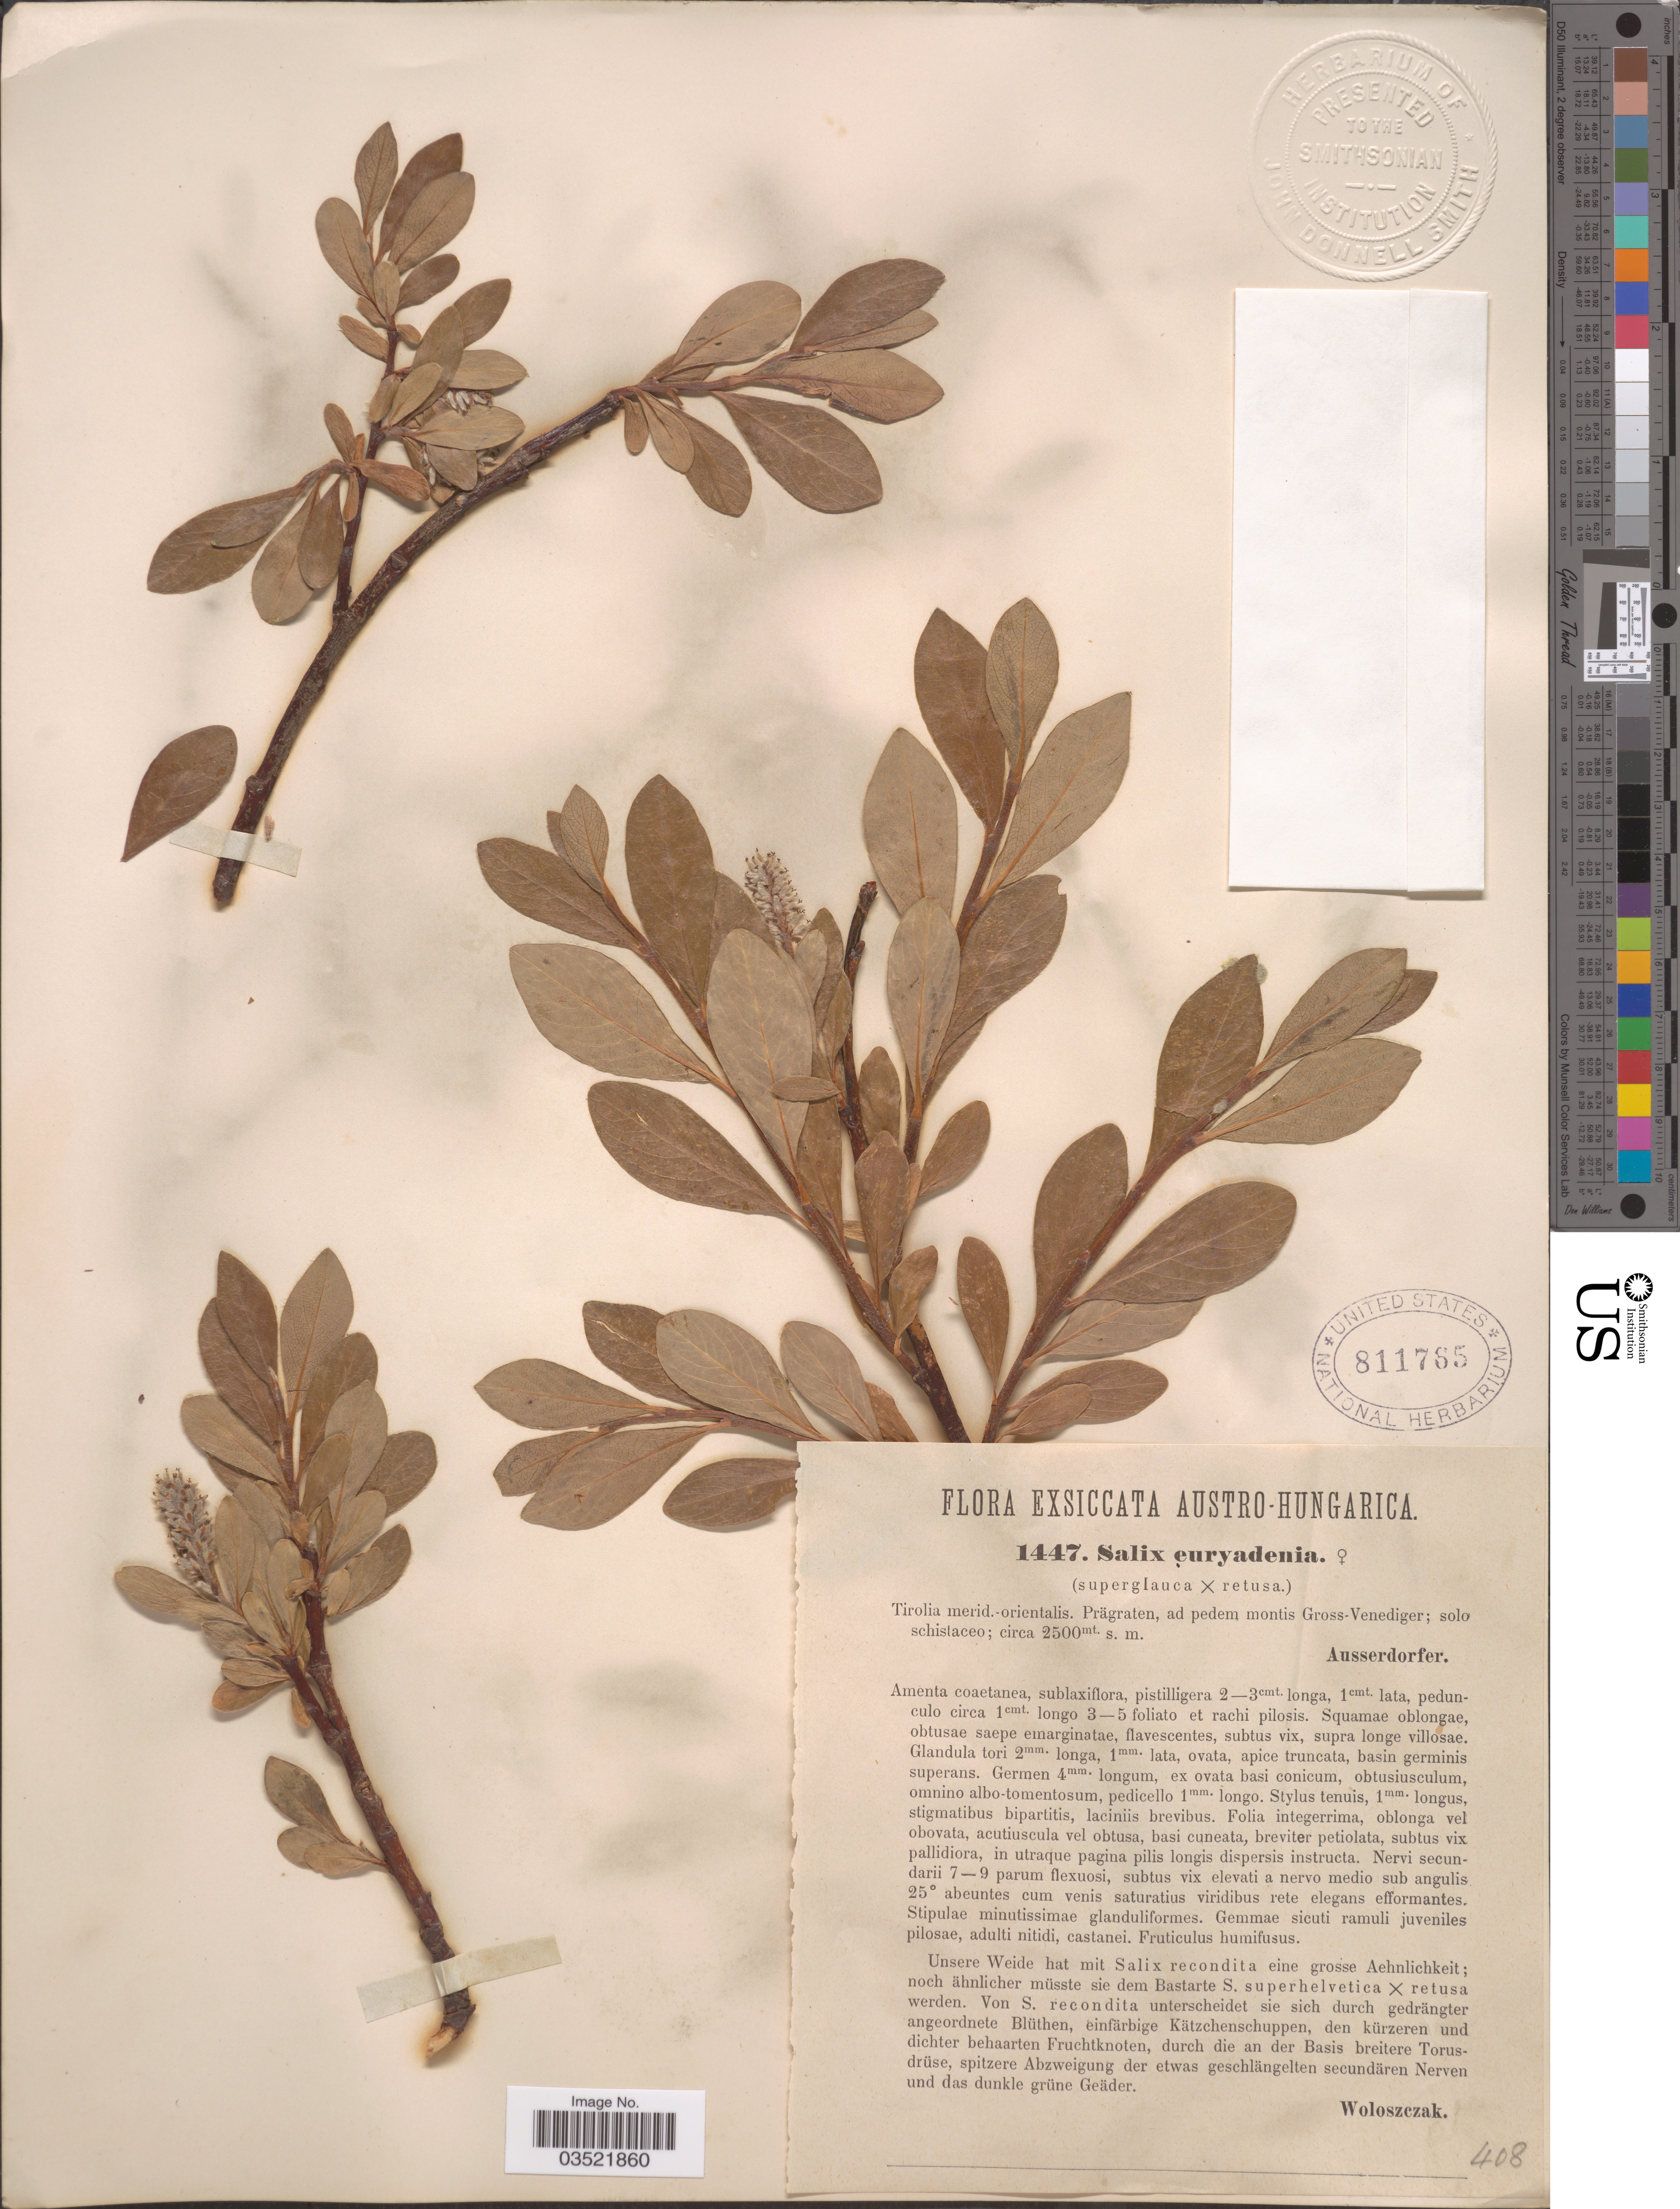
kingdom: Plantae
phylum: Tracheophyta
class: Magnoliopsida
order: Malpighiales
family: Salicaceae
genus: Salix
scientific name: Salix x euryadenia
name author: Ausserd. ex A. Kern.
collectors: Ausserdorfer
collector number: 1447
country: Austria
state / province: Tirol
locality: Austro-Hungarica. Tirolia merid.-orientalis. Prägraten, ad pedem montis Gross-Venediger; solo schistaceo.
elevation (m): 2500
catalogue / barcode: US 811765